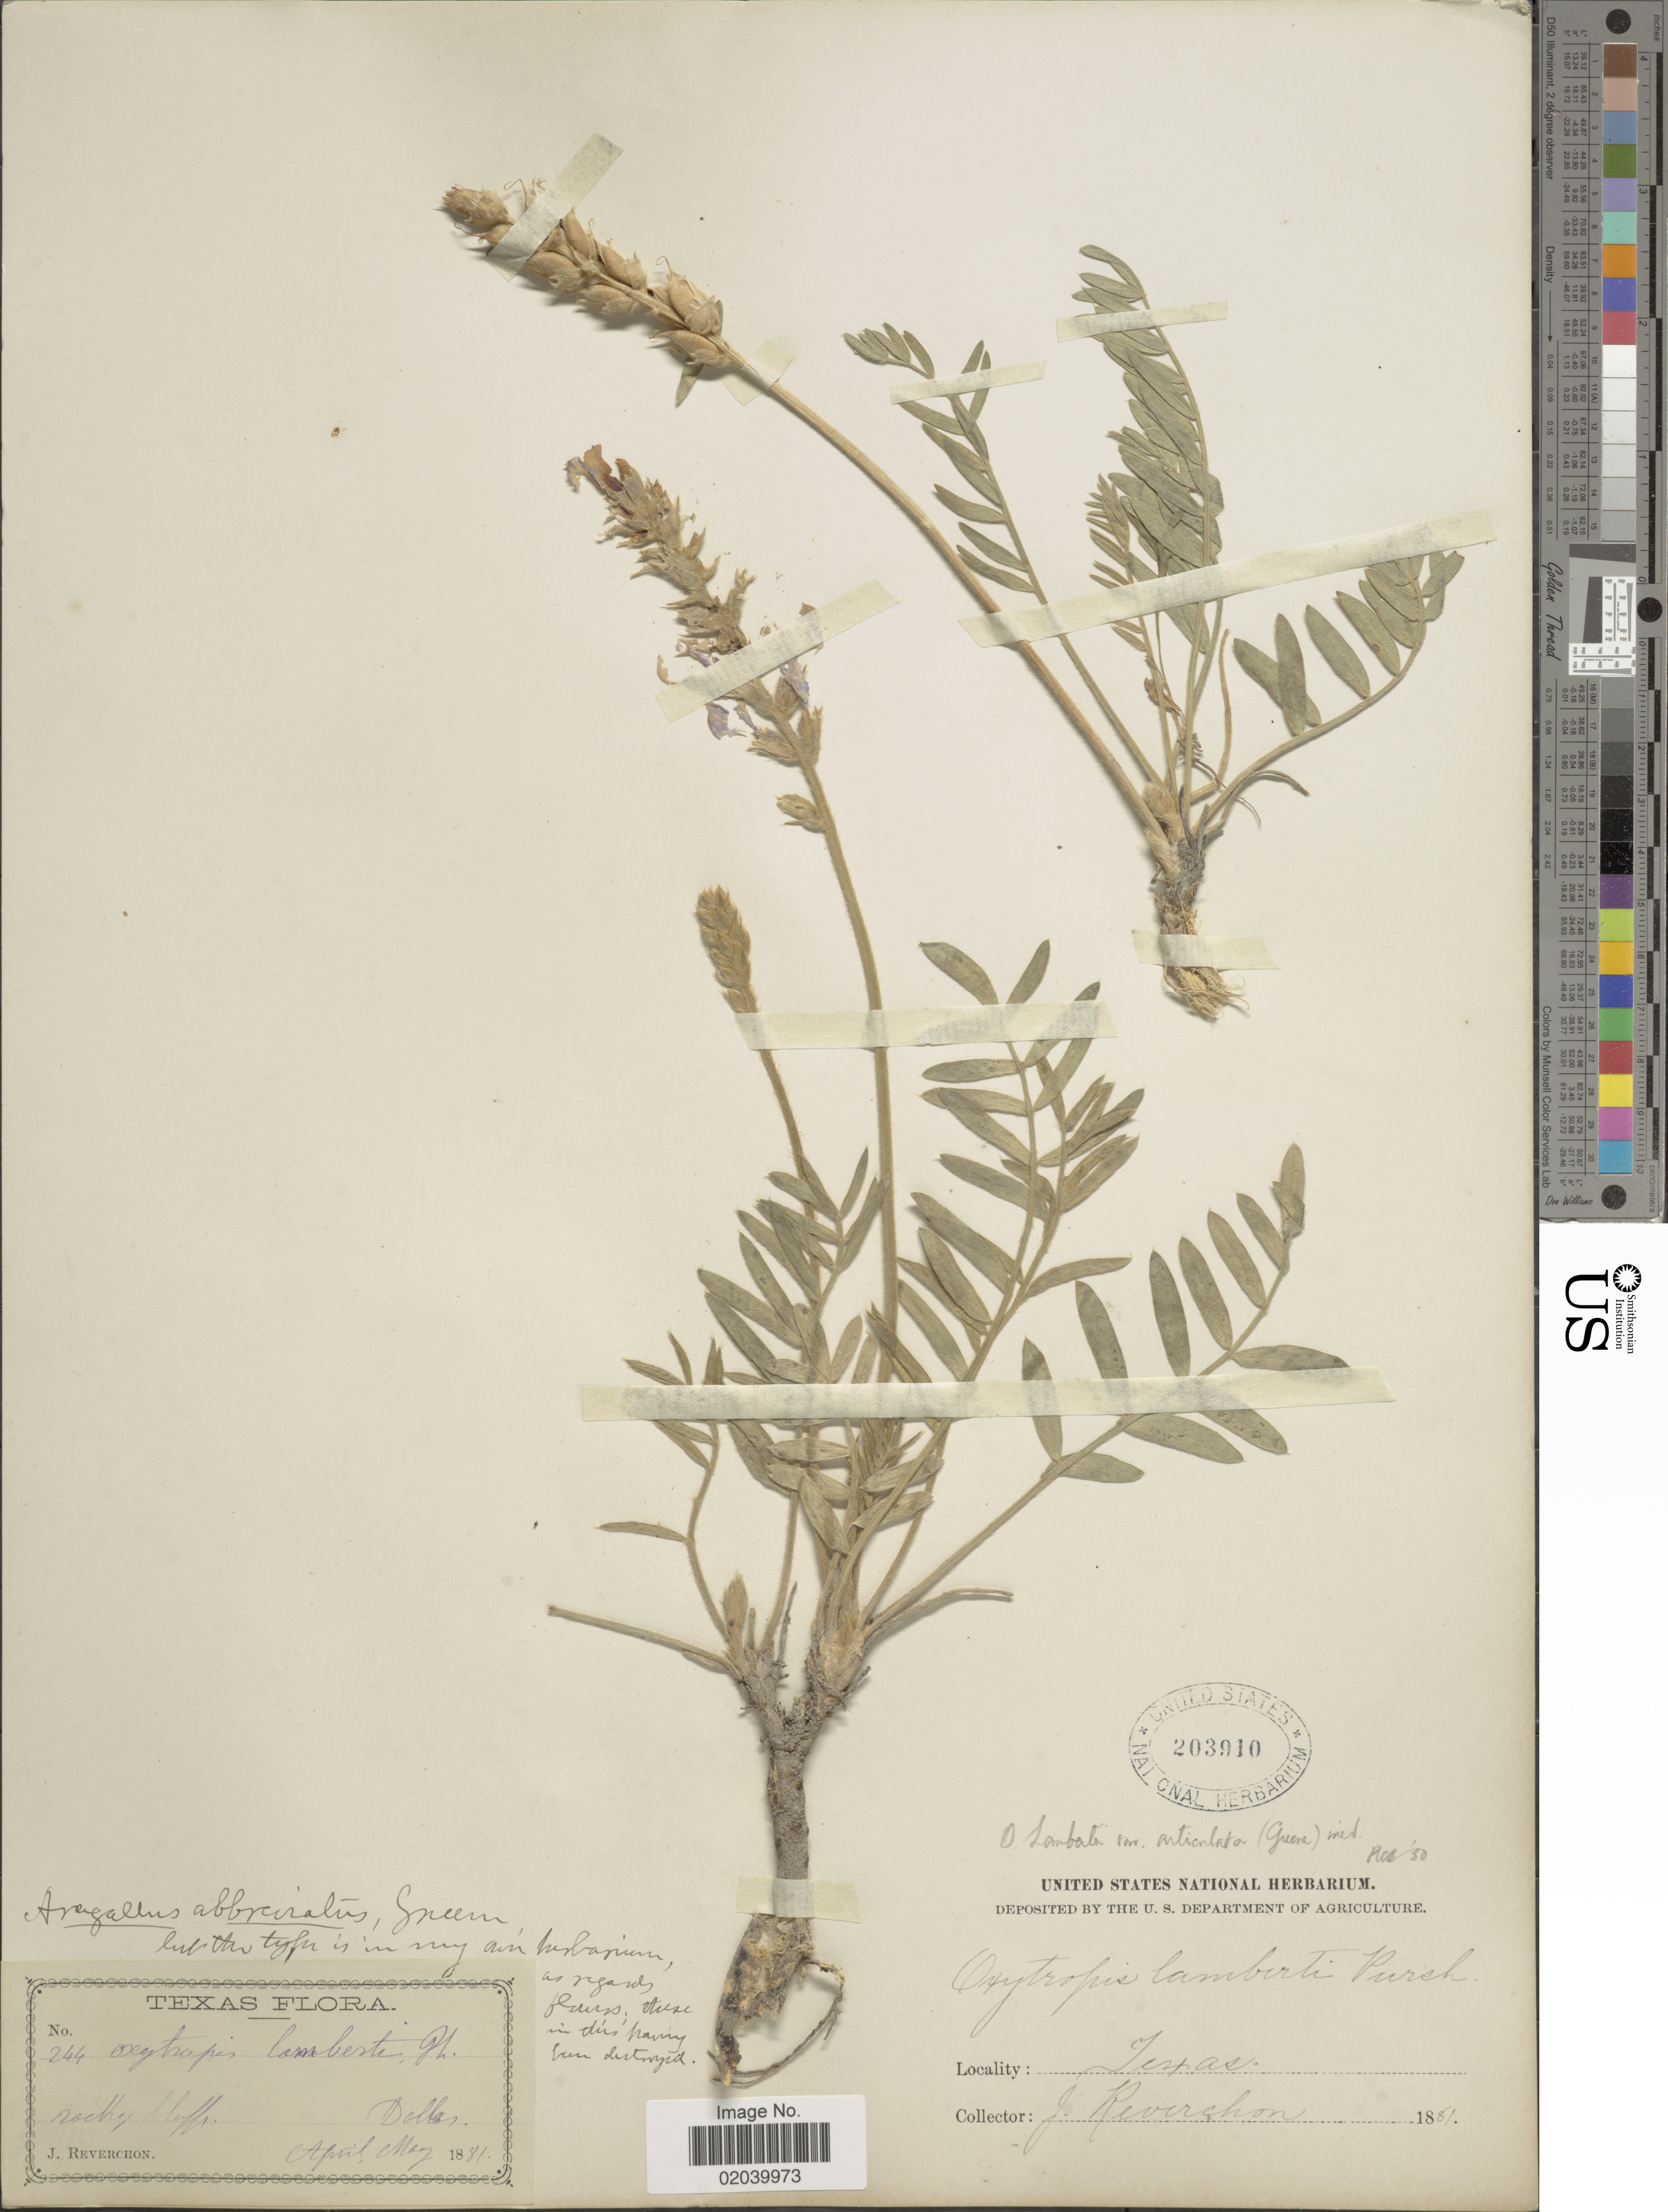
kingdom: Plantae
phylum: Tracheophyta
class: Magnoliopsida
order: Fabales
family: Fabaceae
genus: Oxytropis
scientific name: Oxytropis lambertii var. articulata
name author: (Greene) Barneby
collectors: J. Reverchon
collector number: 244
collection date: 1881-04/1881-05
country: United States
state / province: Texas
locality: Dallas, rocky bluffs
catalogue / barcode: US 203910